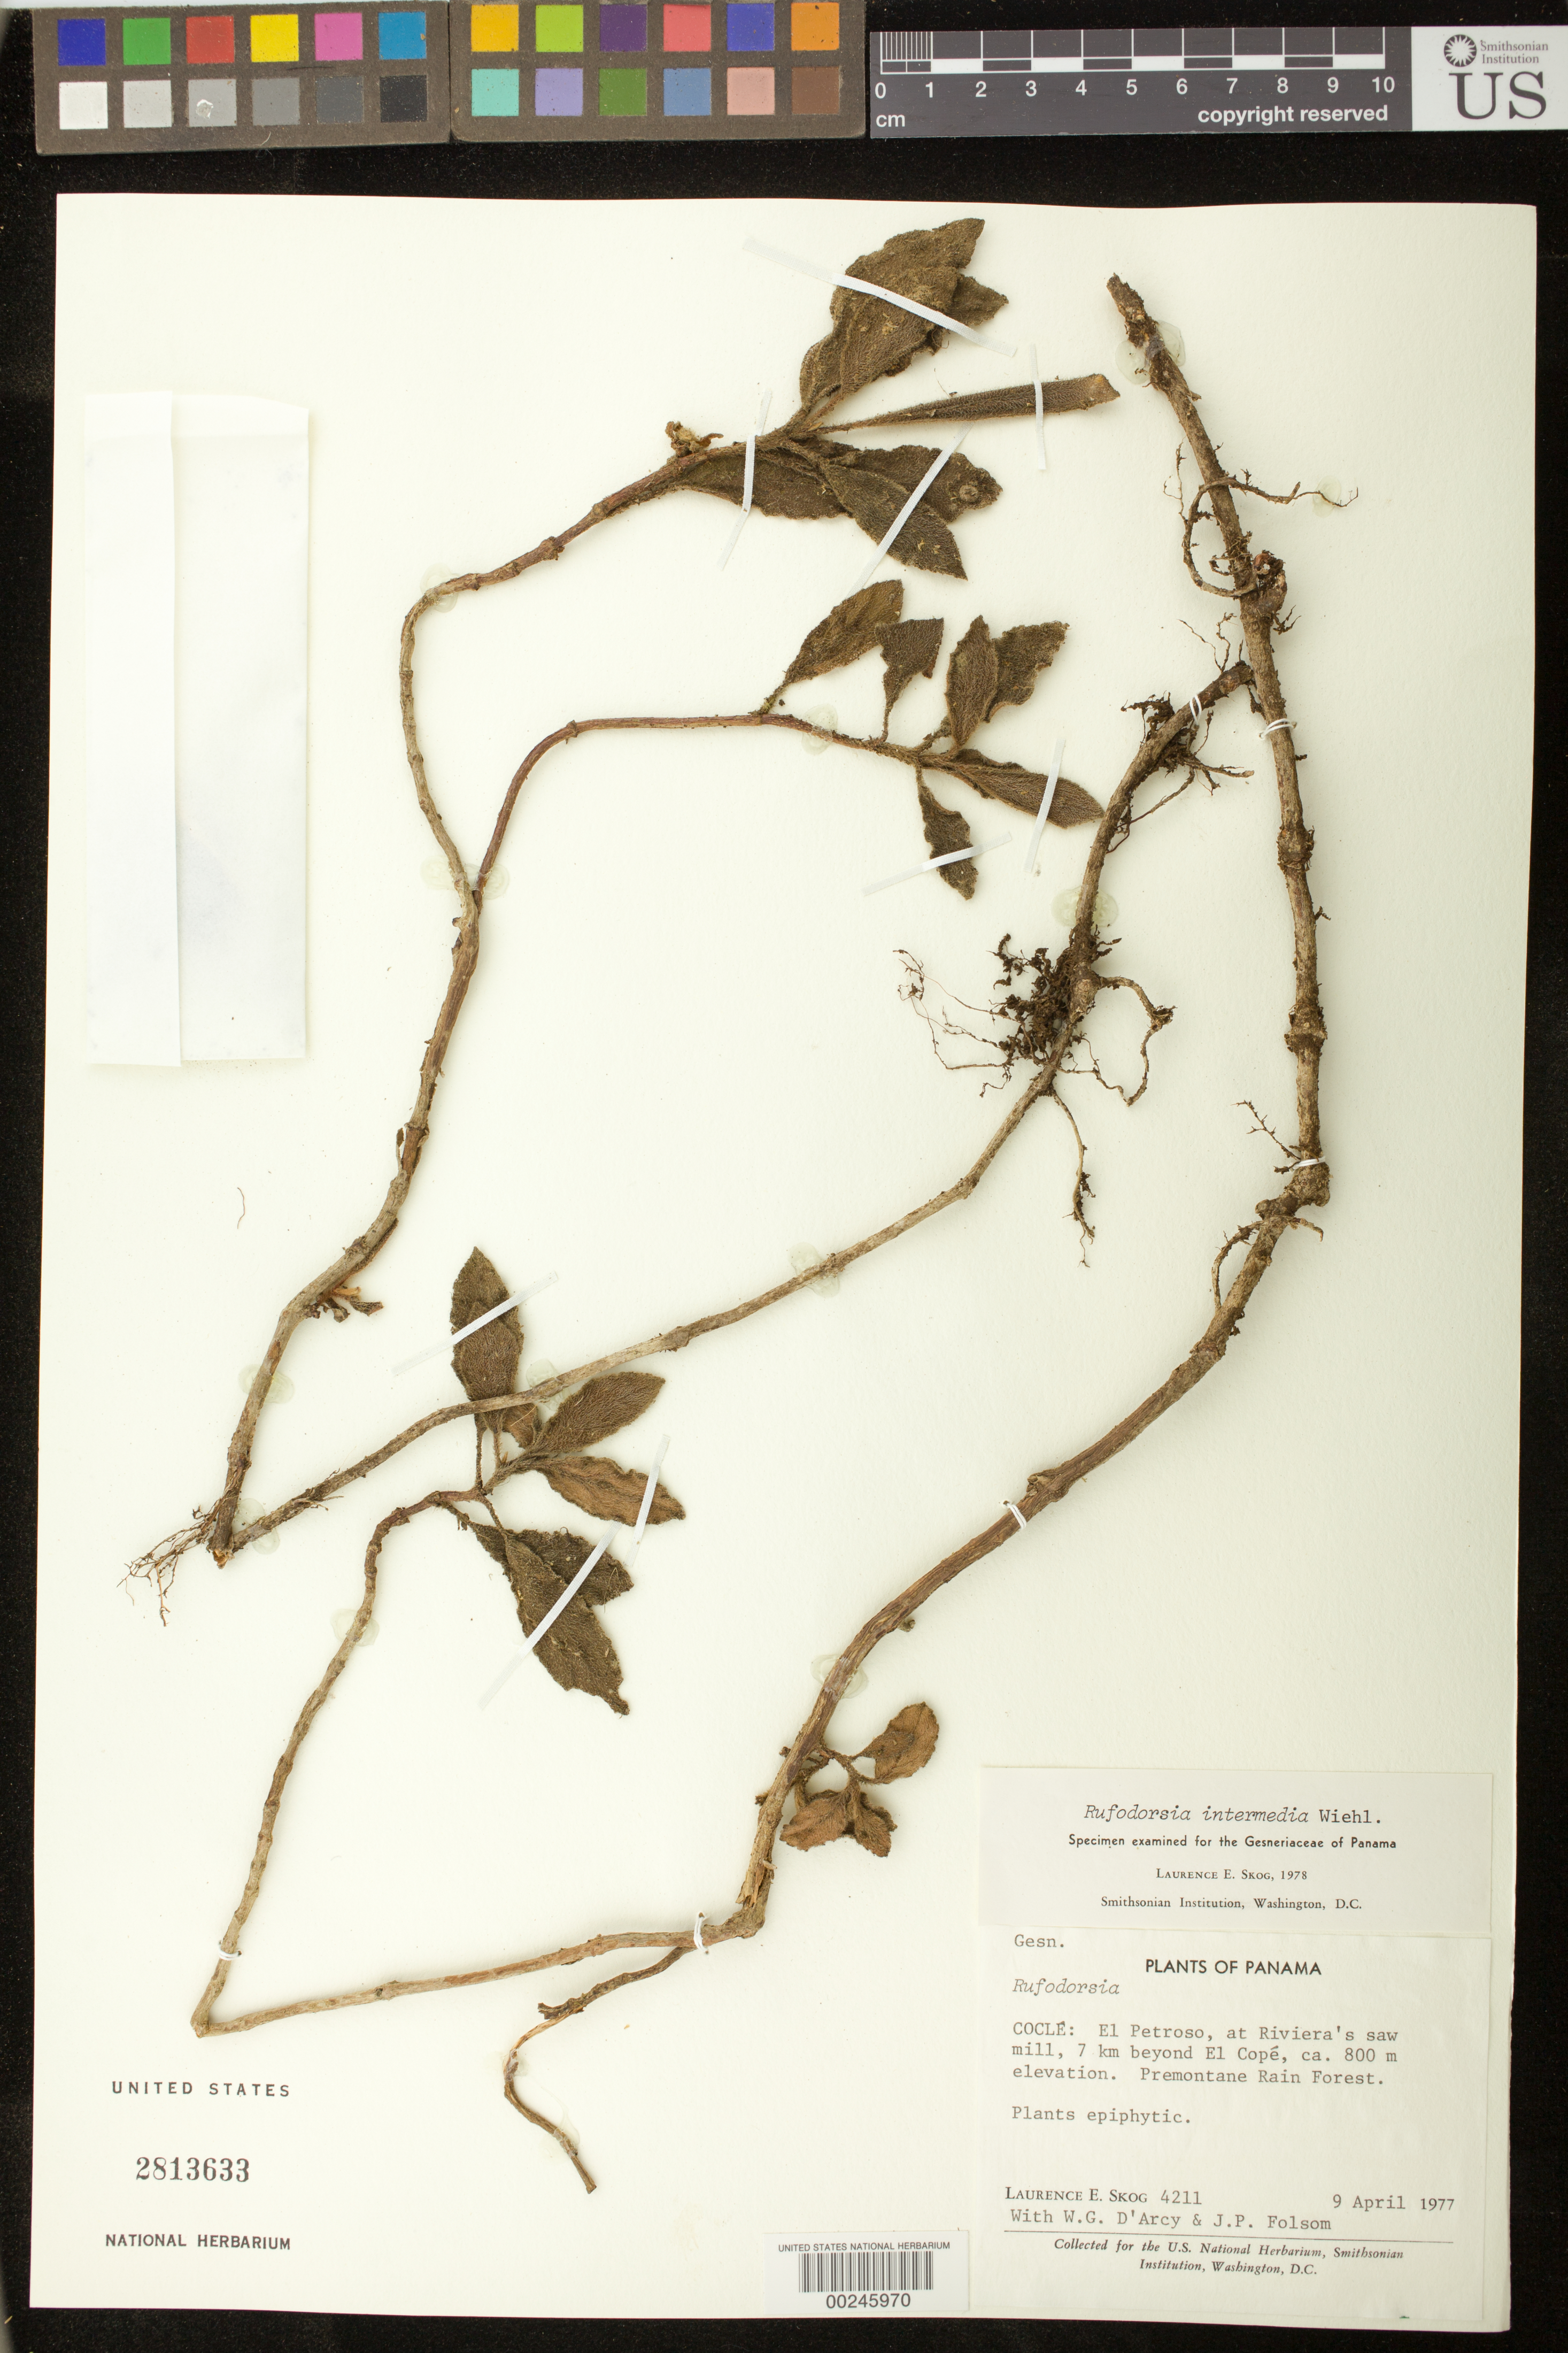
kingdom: Plantae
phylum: Tracheophyta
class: Magnoliopsida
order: Lamiales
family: Gesneriaceae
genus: Rufodorsia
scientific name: Rufodorsia intermedia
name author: Wiehler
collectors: L. E. Skog, W. G. D'Arcy & J. P. Folsom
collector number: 4211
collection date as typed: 09 Apr 1977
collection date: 1977-04-09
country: Panama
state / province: Coclé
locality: El Petroso, at Riviera's saw mill, 7 km beyond El Cope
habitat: Premontane rain forest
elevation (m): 800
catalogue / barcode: US 2813633